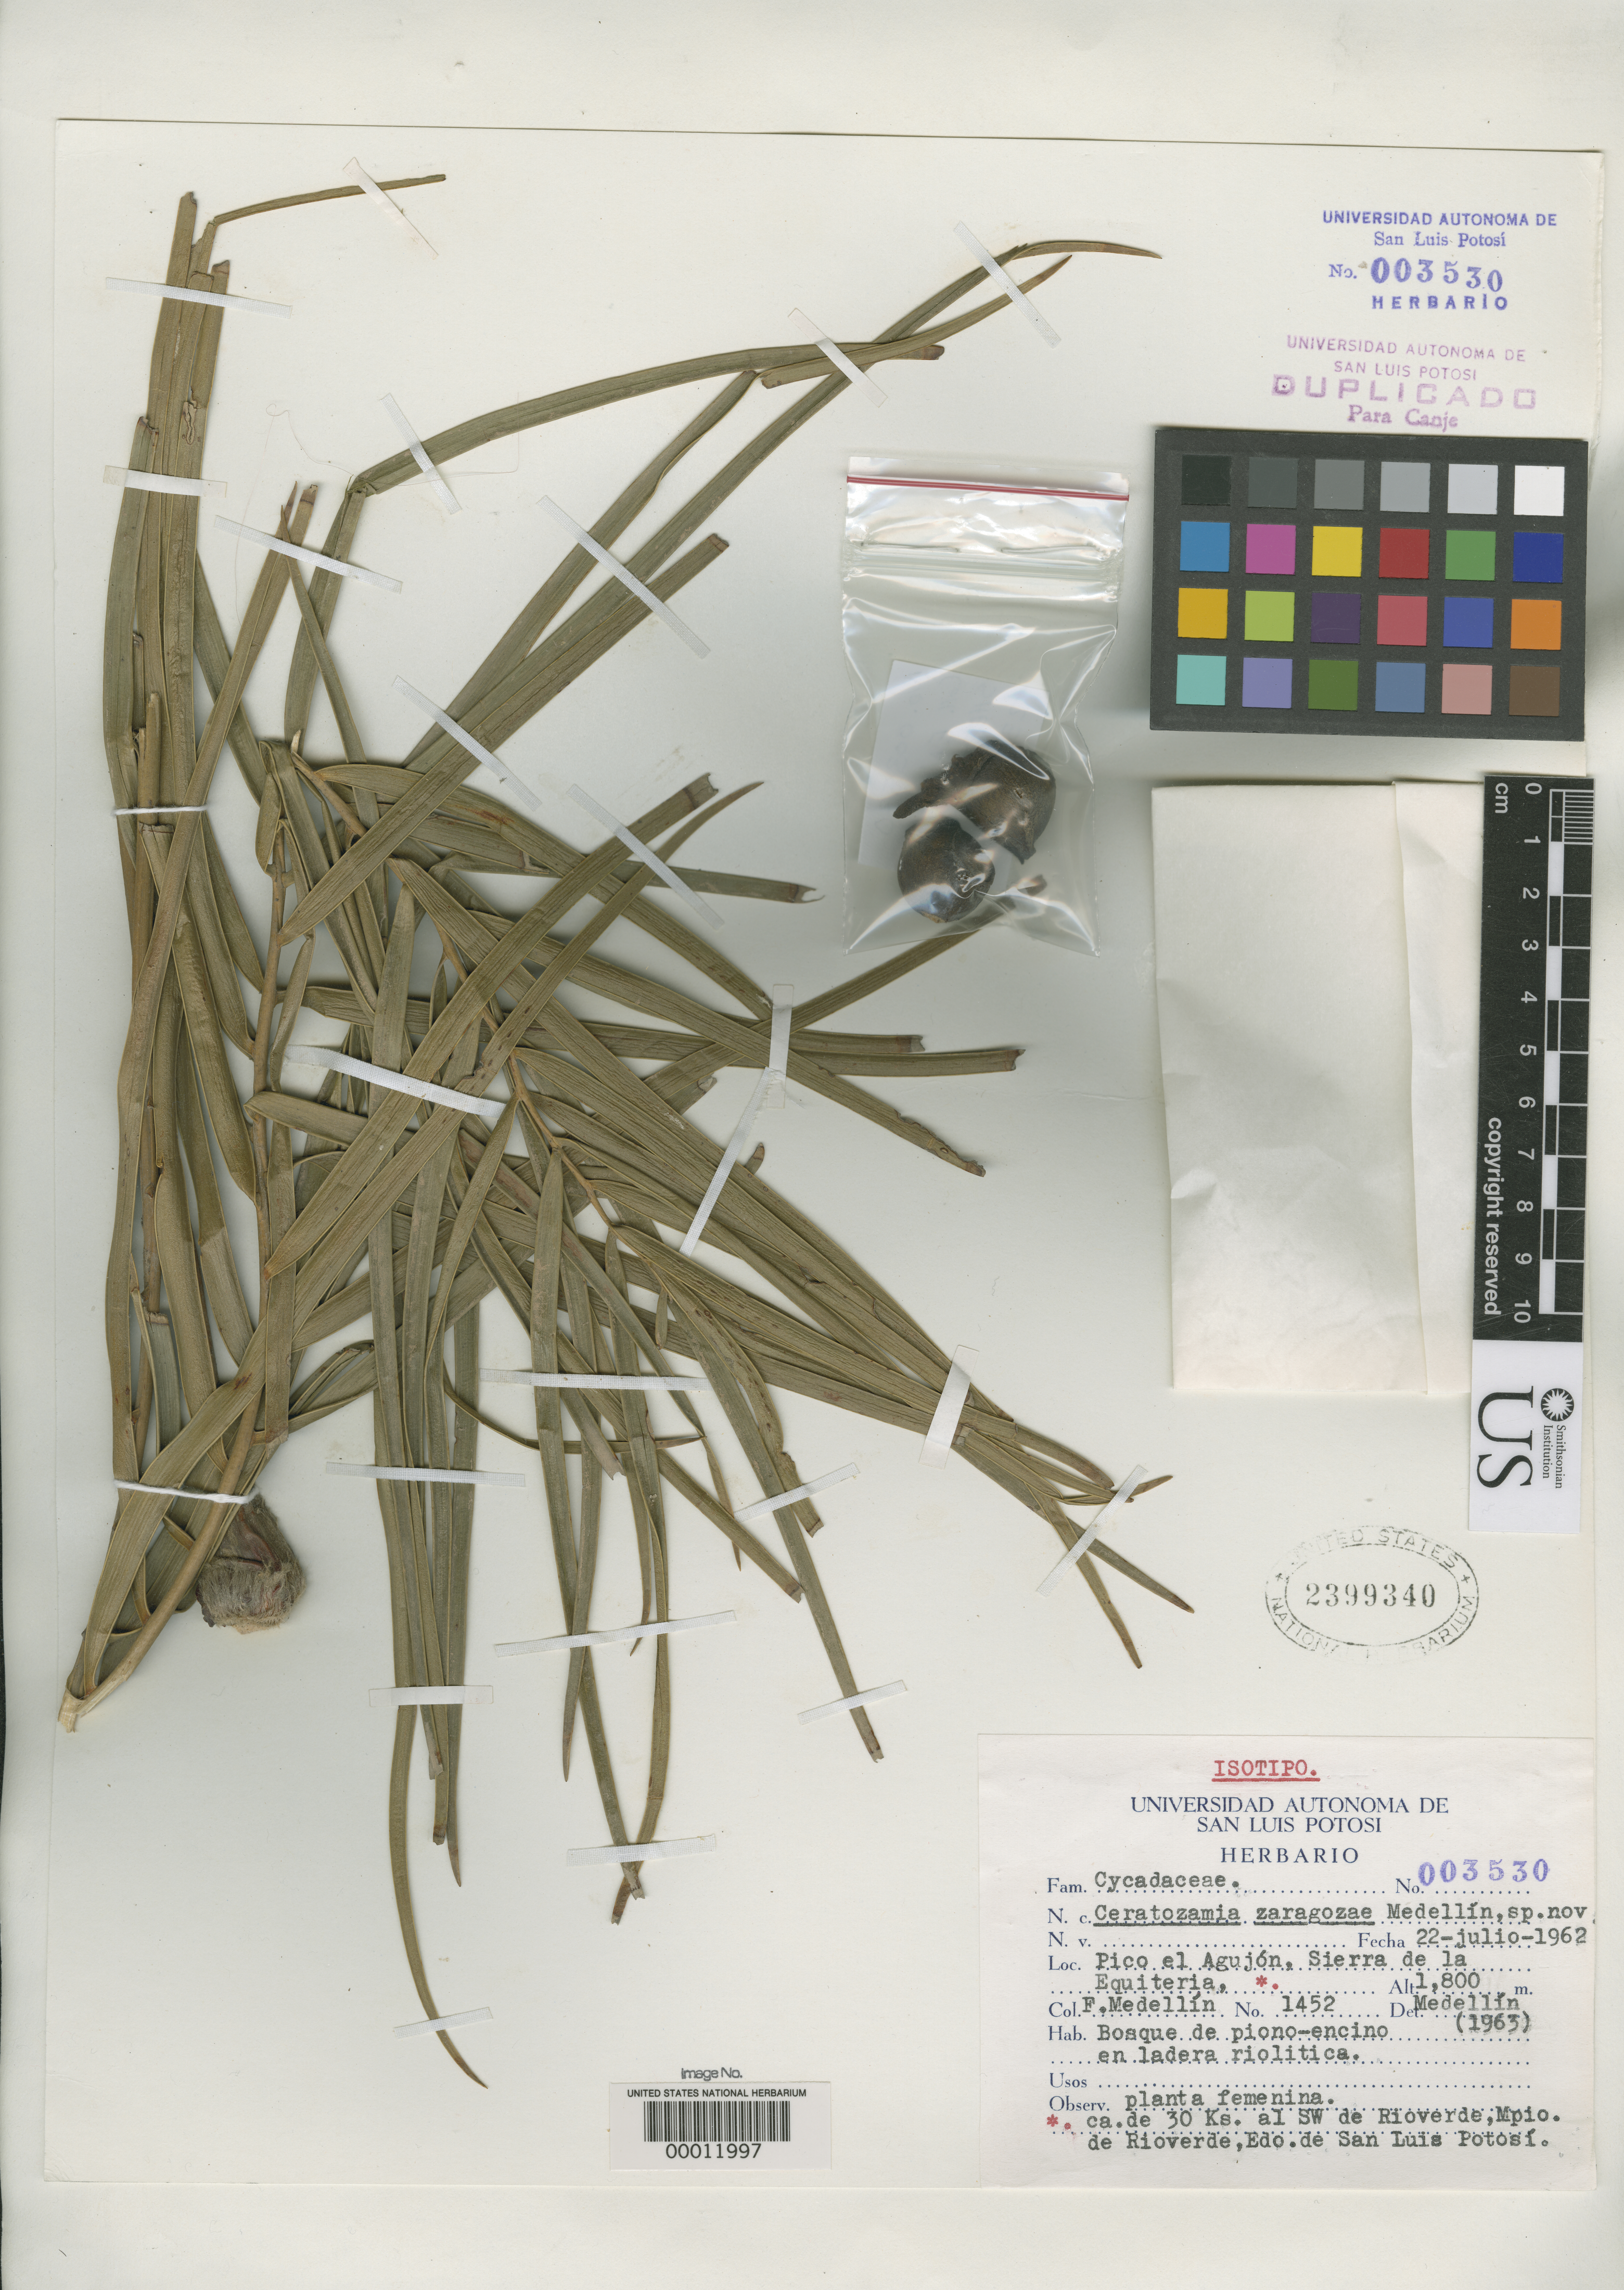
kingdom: Plantae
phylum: Tracheophyta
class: Cycadopsida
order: Cycadales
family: Zamiaceae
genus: Ceratozamia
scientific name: Ceratozamia zaragozae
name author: Medellin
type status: Isotype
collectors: F. Medellin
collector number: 1542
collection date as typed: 22 Jul 1962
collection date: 1962-07-22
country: Mexico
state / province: San Luis Potosi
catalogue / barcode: US 2399340